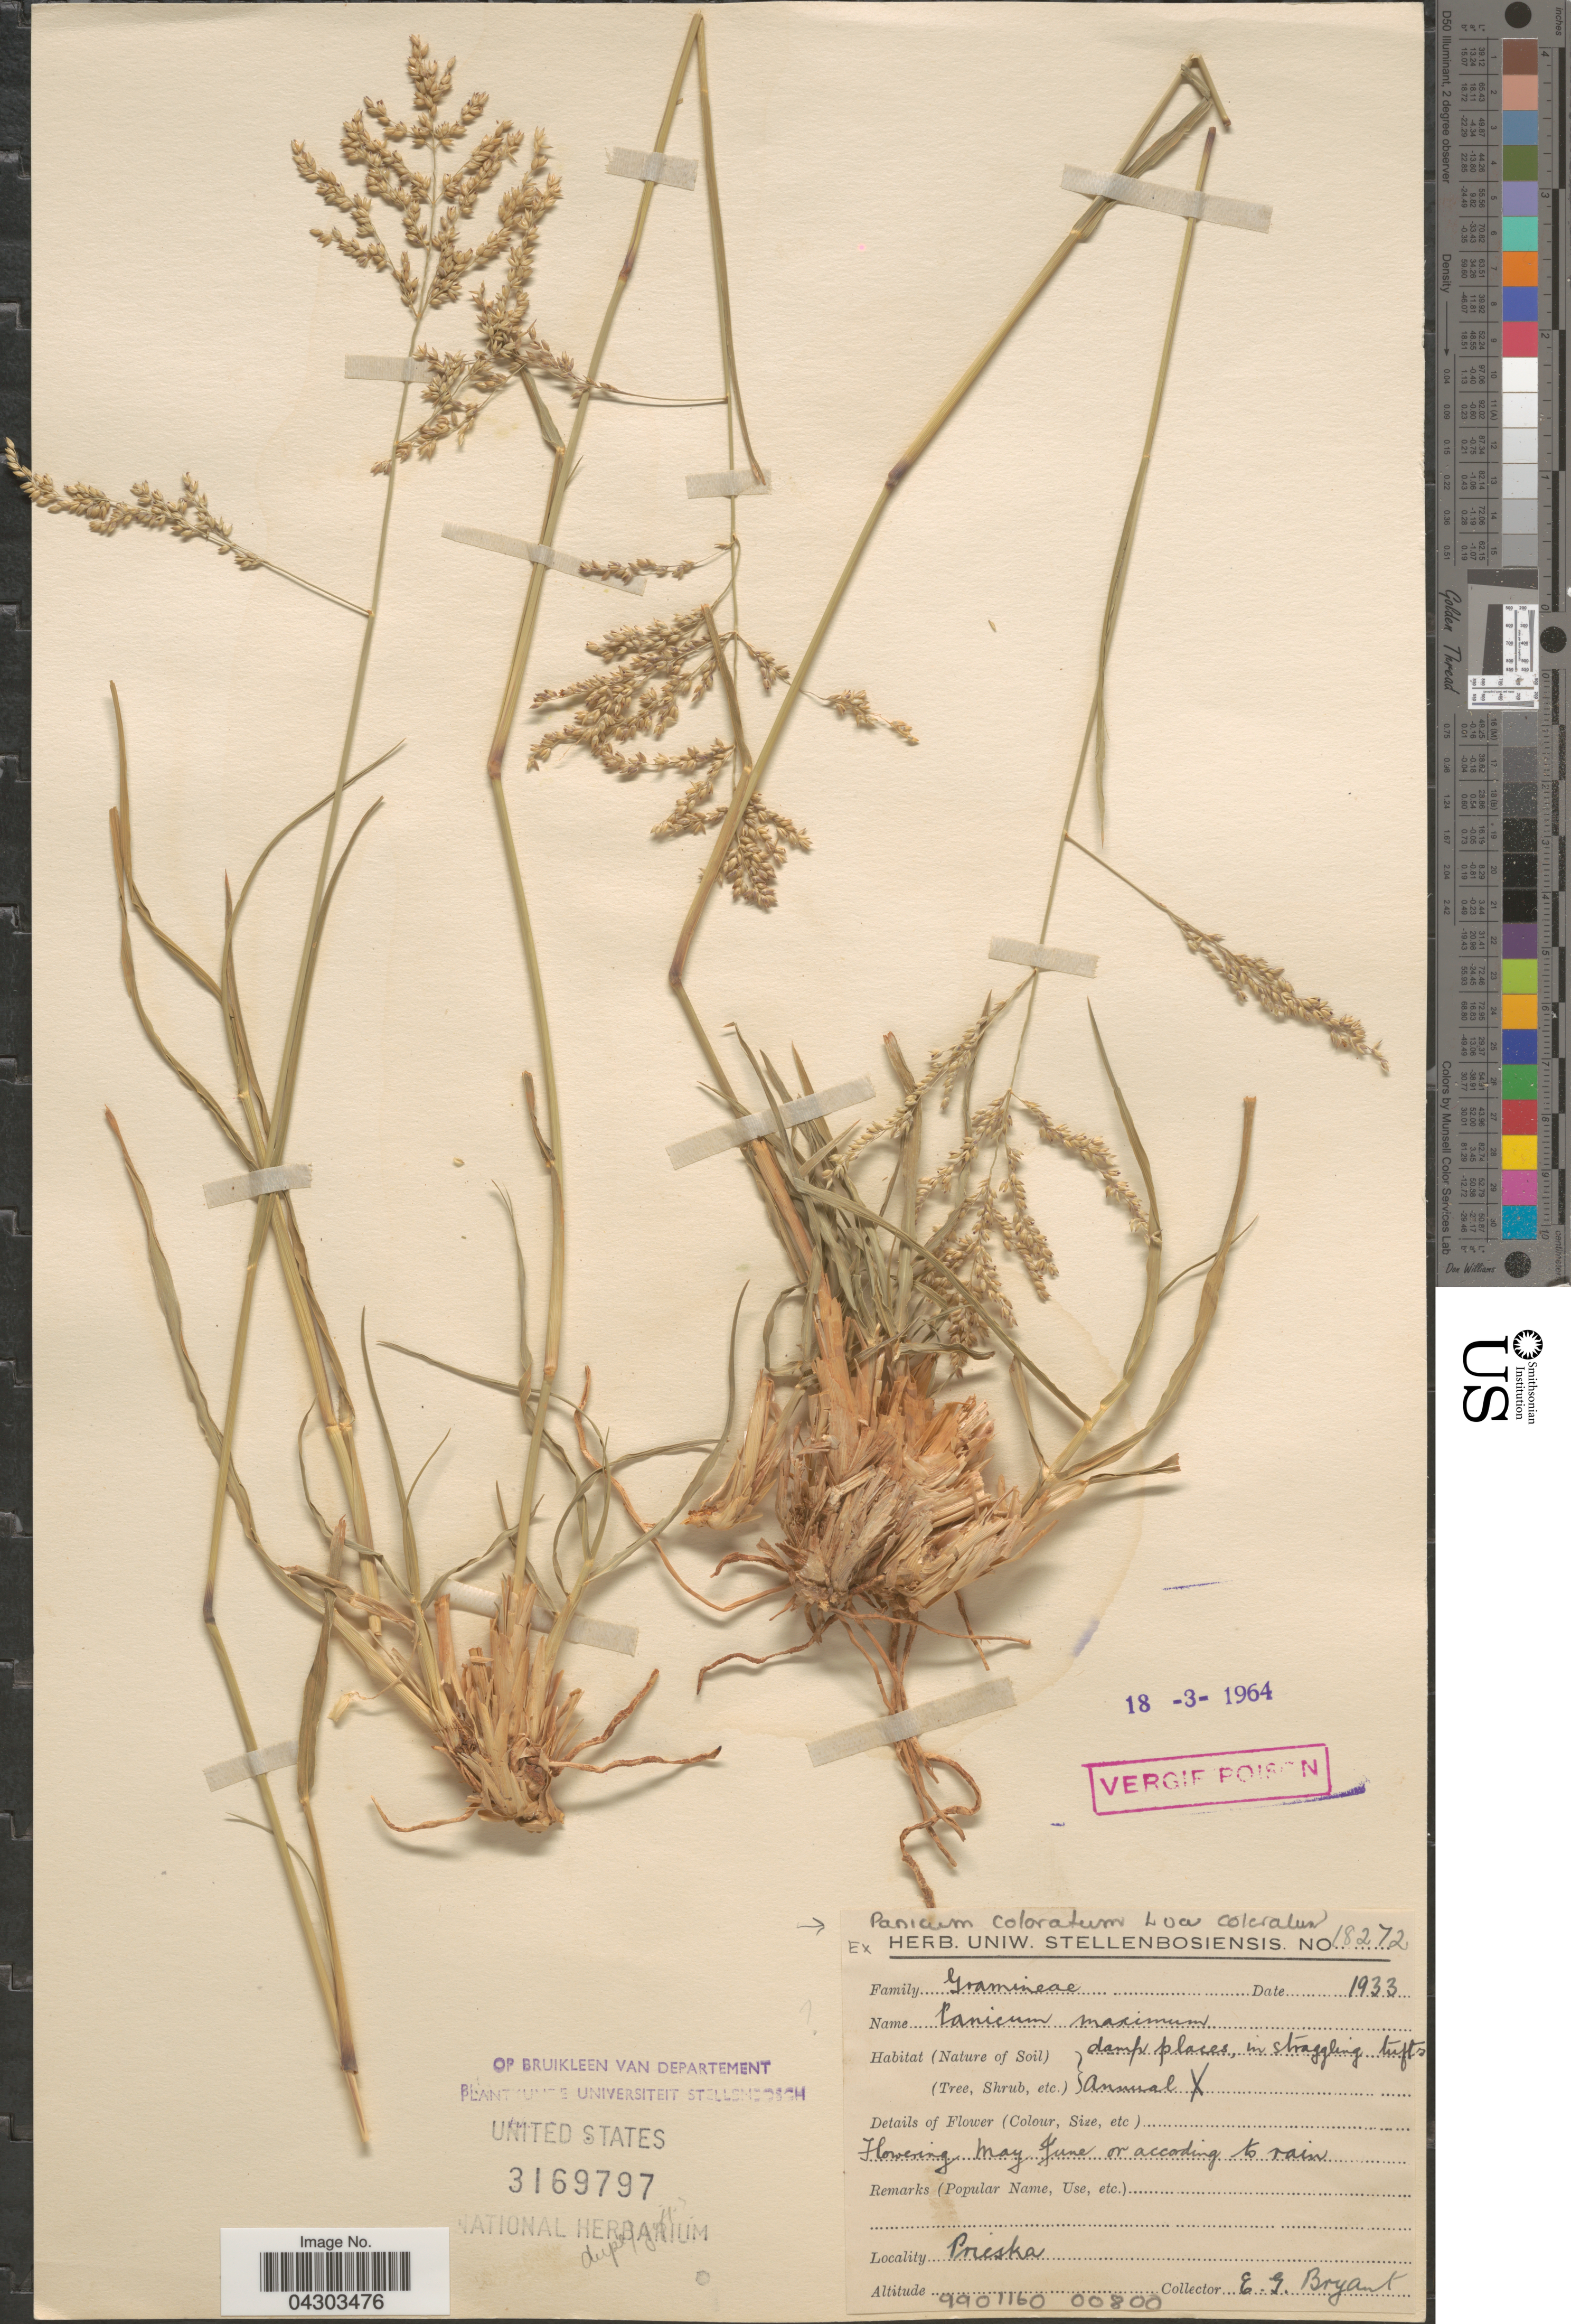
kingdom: Plantae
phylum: Tracheophyta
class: Liliopsida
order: Poales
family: Poaceae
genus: Panicum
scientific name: Panicum coloratum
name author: L.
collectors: E. Bryant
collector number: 18272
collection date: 1933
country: South Africa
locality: Prieska.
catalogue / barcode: US 3169797